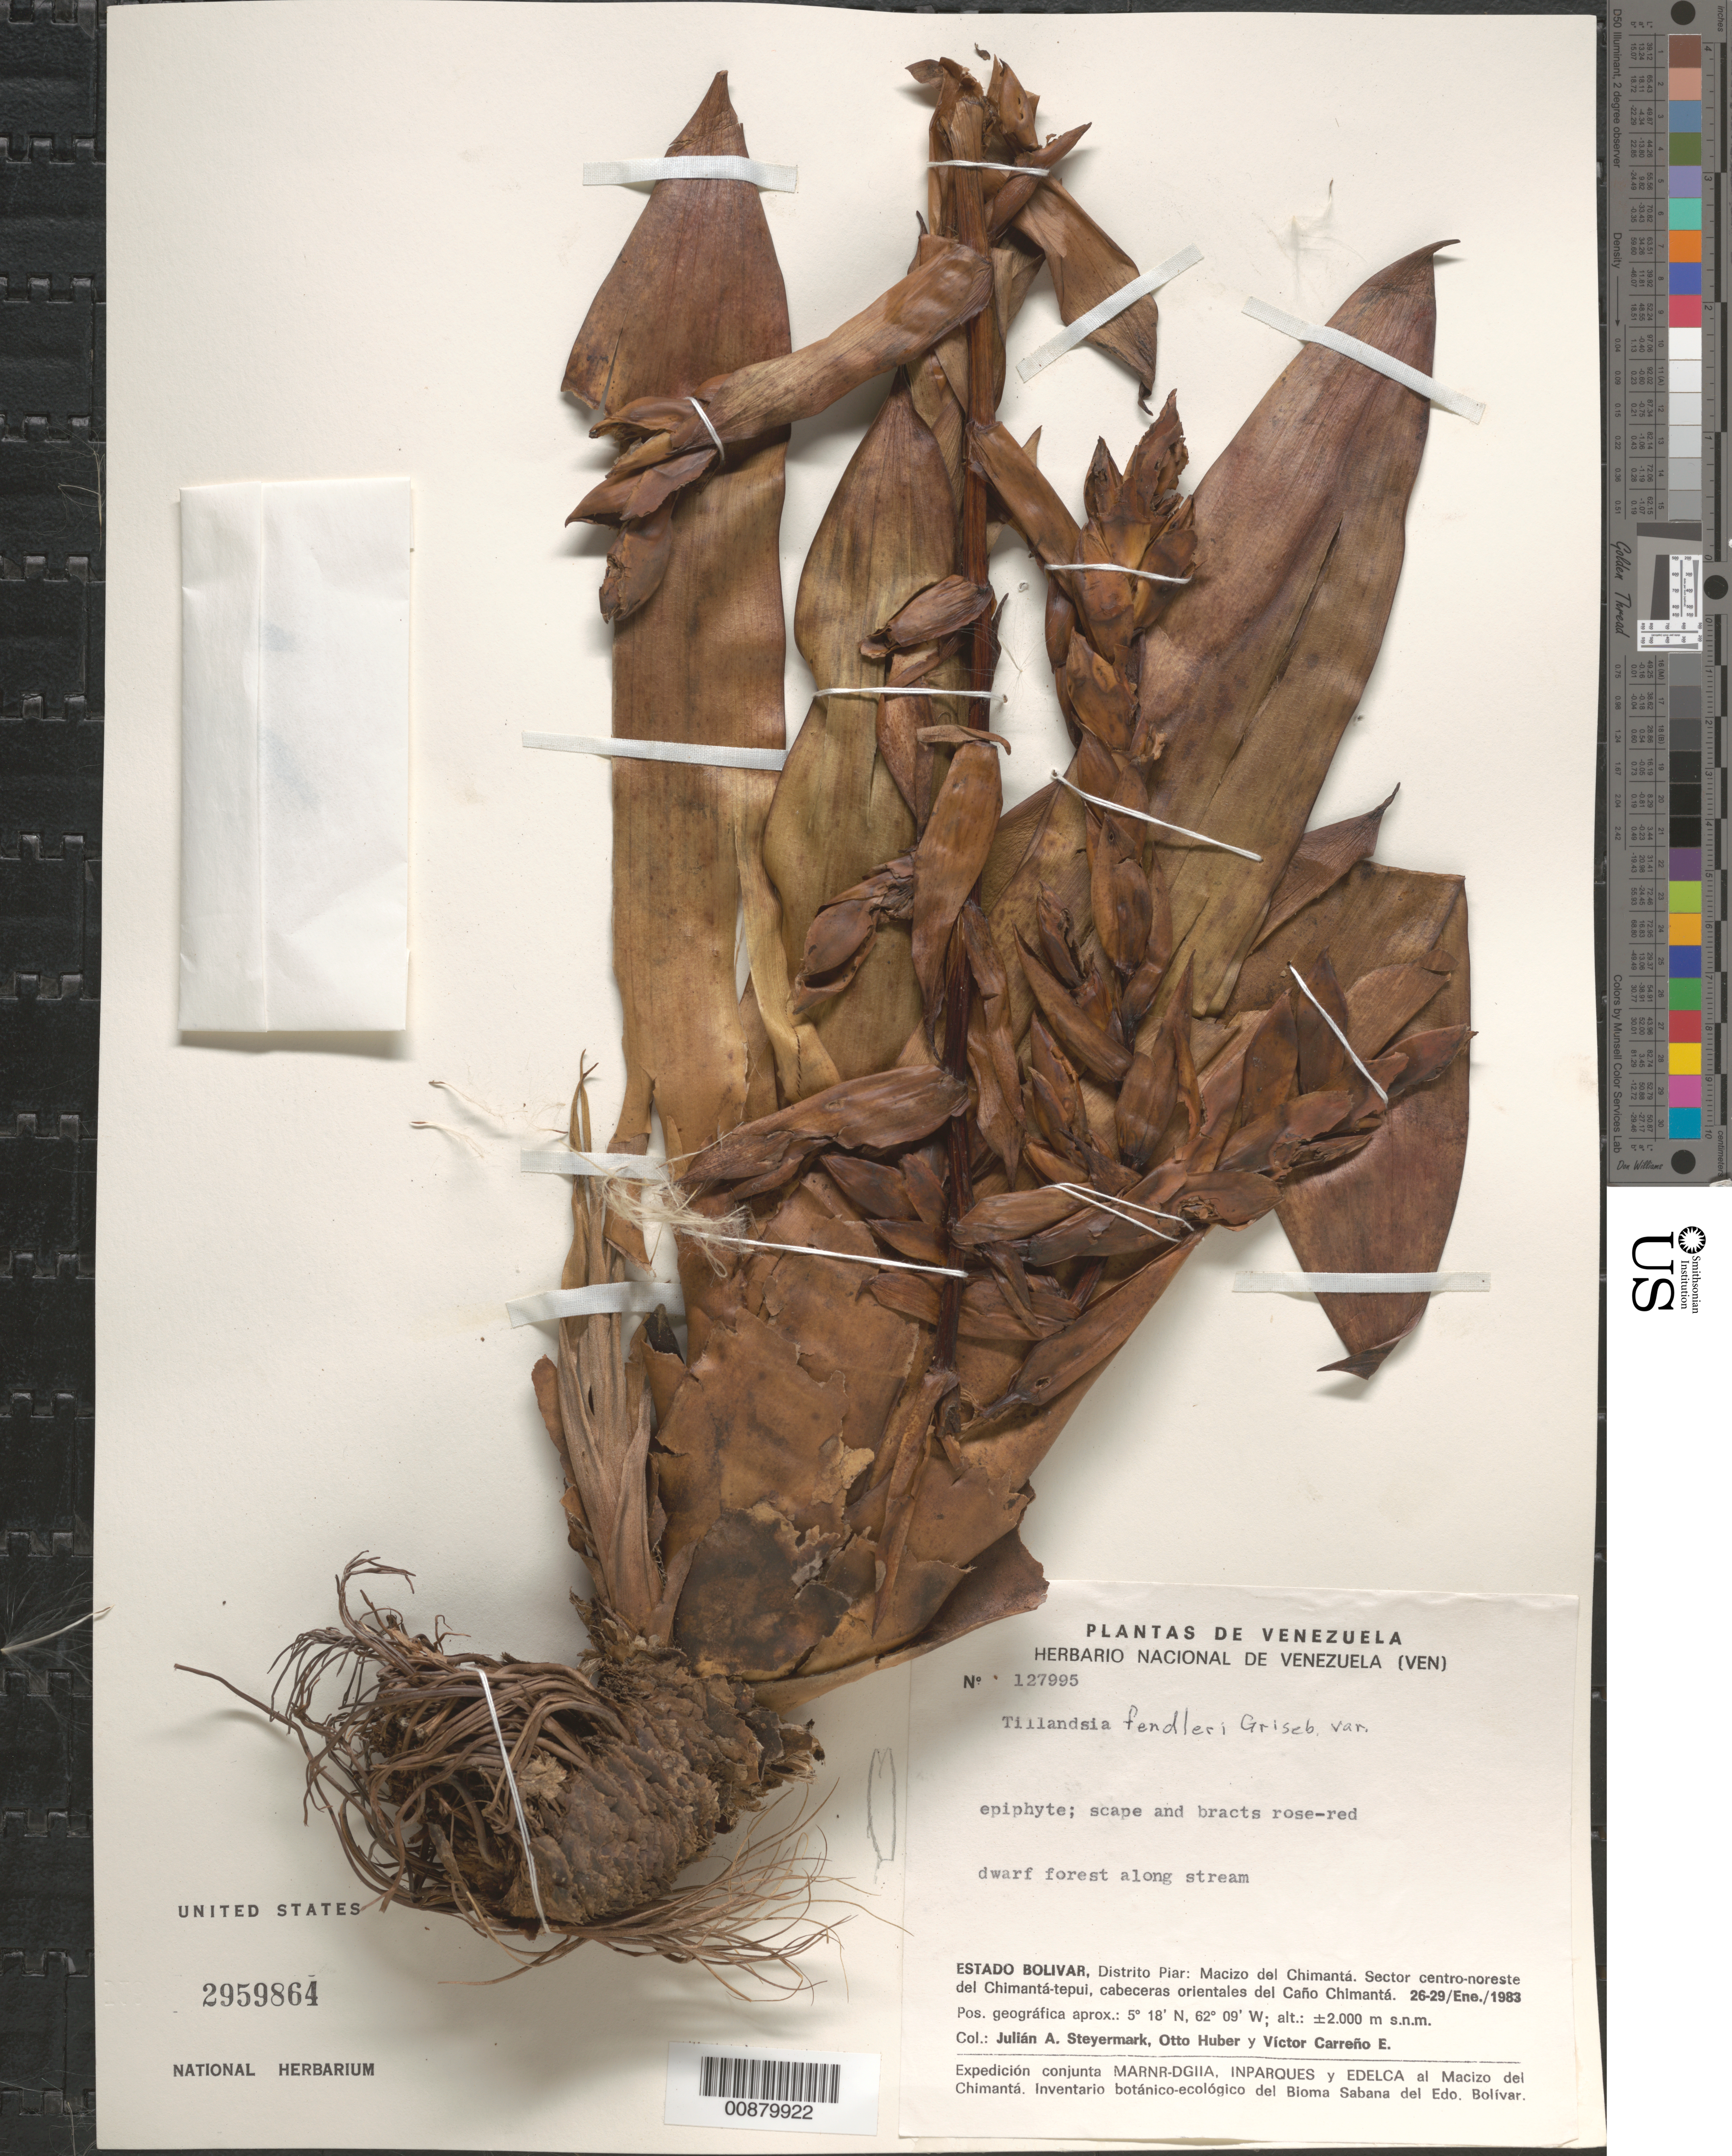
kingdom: Plantae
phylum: Tracheophyta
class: Liliopsida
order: Poales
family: Bromeliaceae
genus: Tillandsia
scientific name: Tillandsia fendleri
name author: Griseb.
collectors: J. Steyermark, O. Huber & V. Carreño E.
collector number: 127995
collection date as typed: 26-Jan-83 to 29-Jan-83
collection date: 1983-01-26/1983-01-29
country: Venezuela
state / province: Bolívar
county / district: Piar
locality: Macizo del Chimantá. Sector centro-noreste del Chimanta-tepuí, cabeceras orientales del Caño Chimanta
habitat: Dwarf forest along stream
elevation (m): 2000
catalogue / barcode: US 2959864